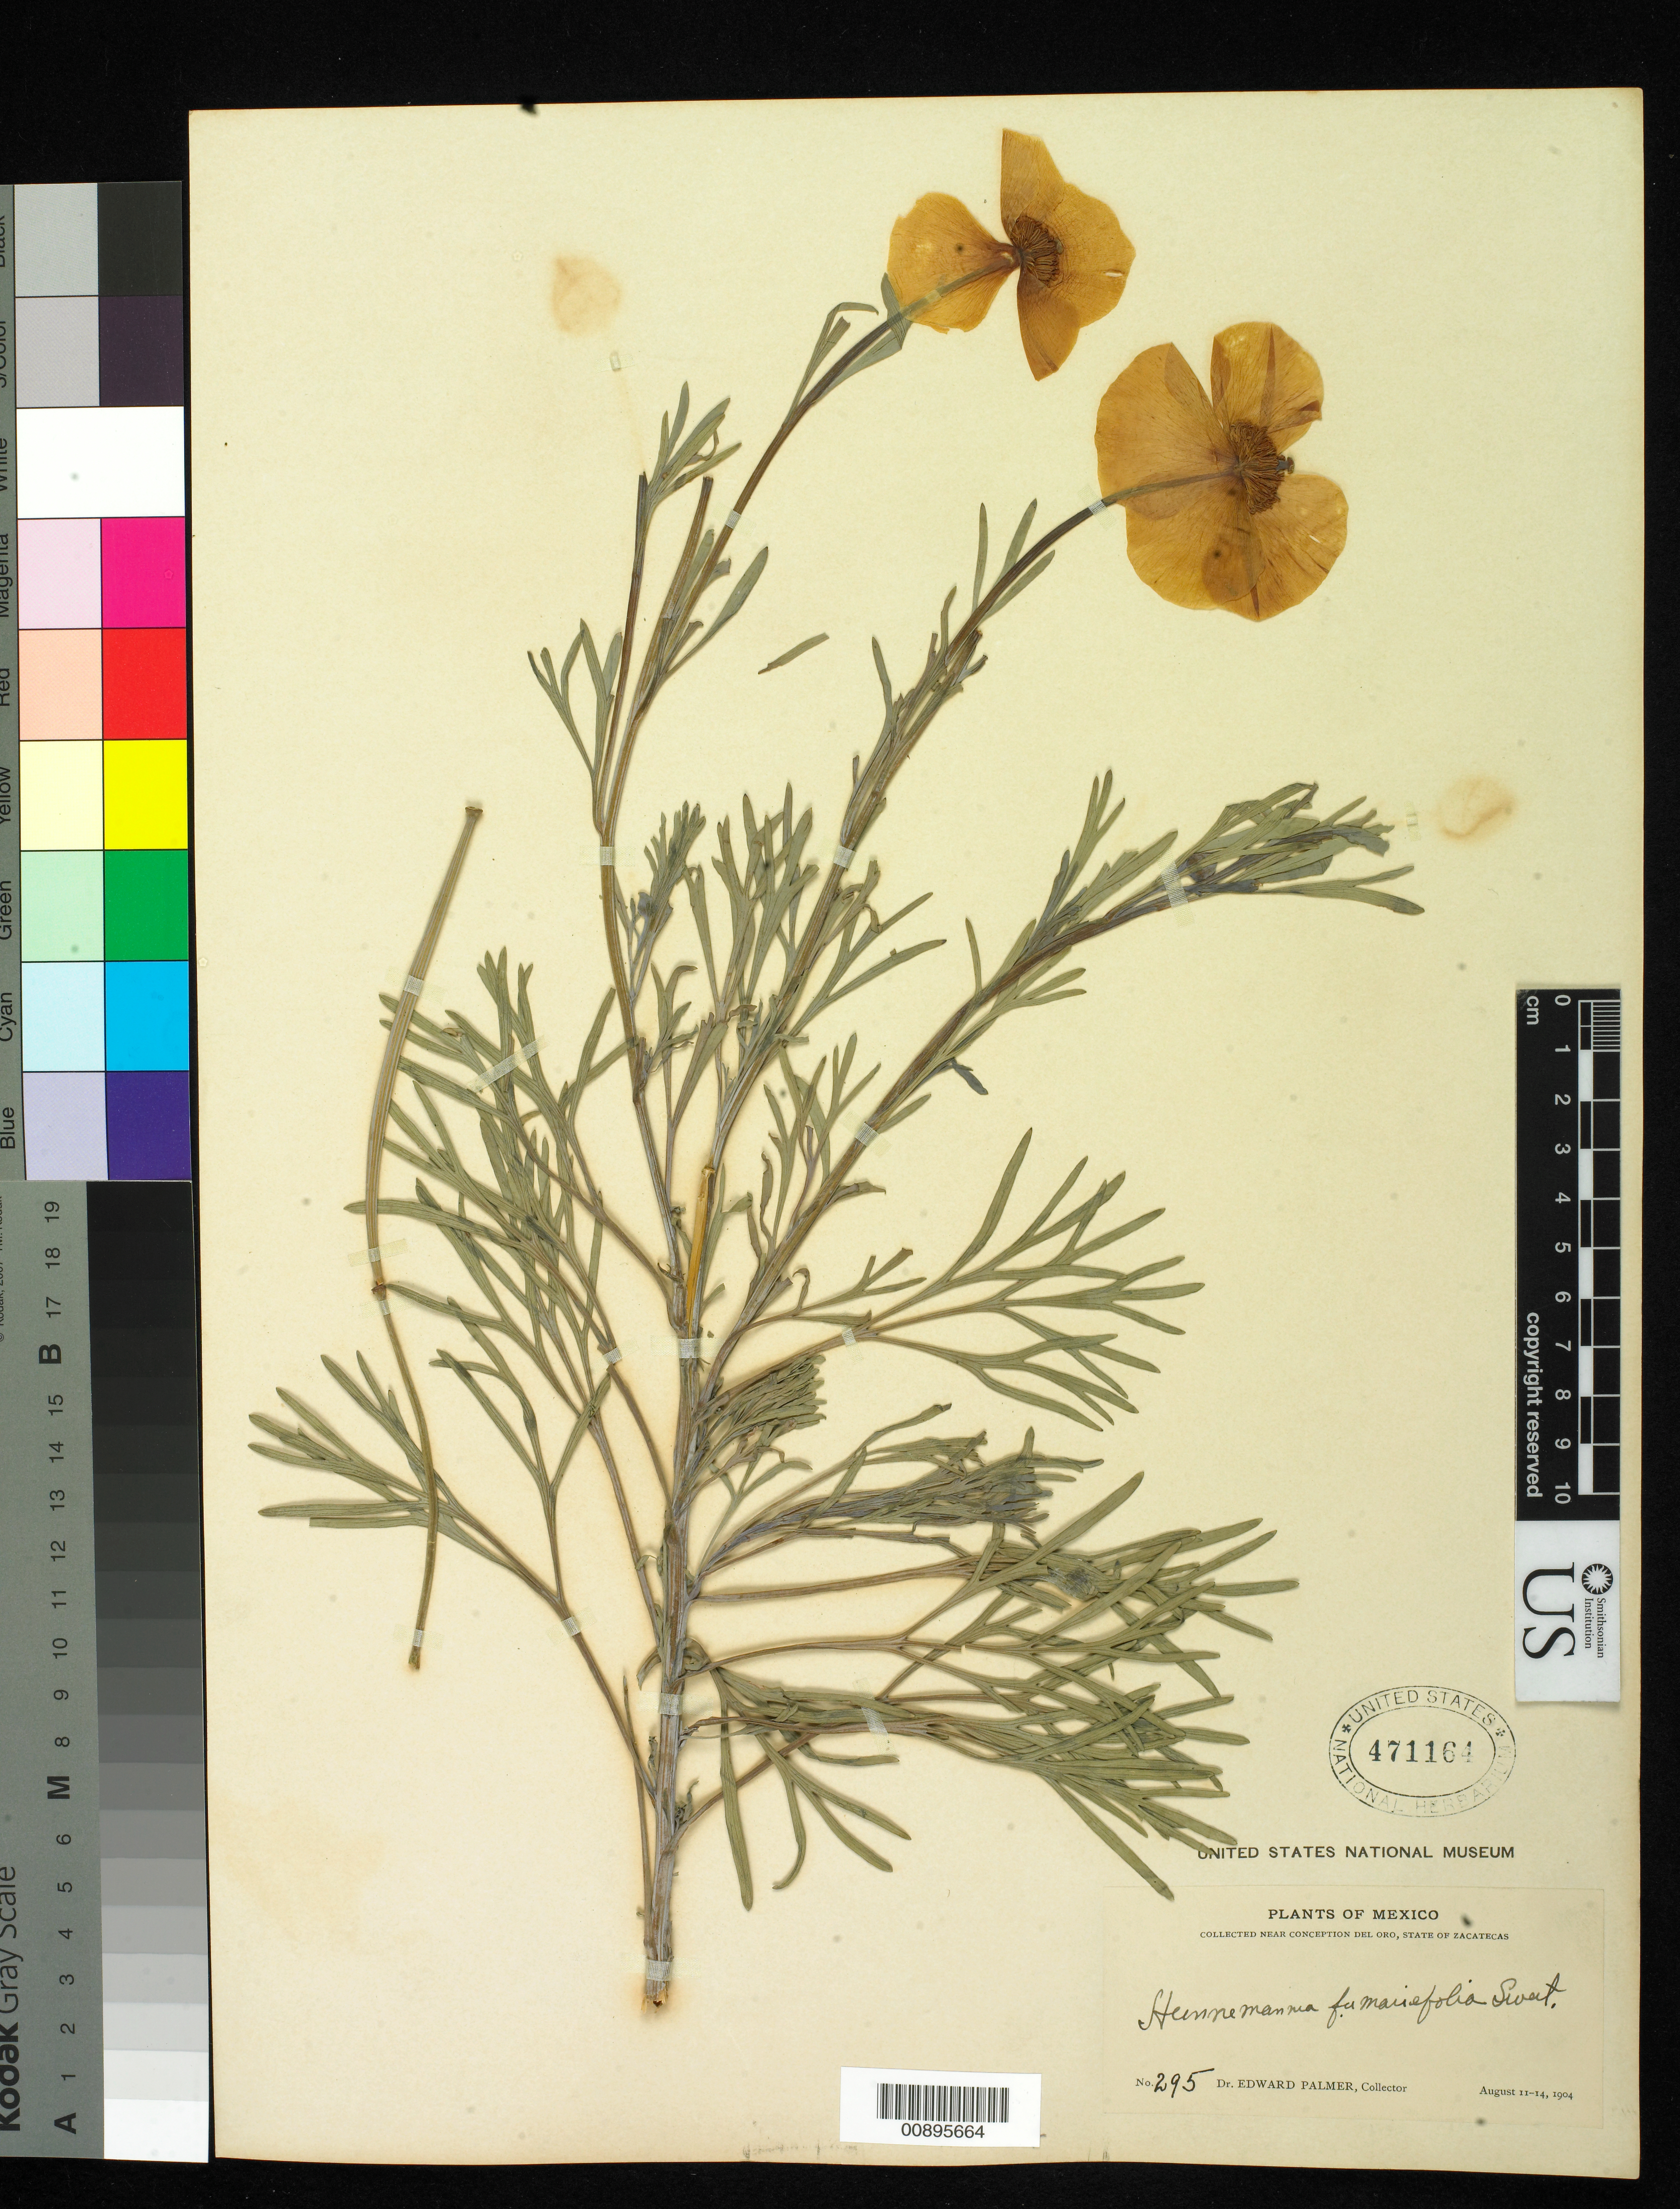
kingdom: Plantae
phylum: Tracheophyta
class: Magnoliopsida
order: Ranunculales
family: Papaveraceae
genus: Hunnemannia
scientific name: Hunnemannia fumariifolia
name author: Sweet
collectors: E. Palmer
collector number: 295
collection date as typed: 11 Aug 1904 to 14 Aug 1904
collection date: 1904-08-11/1904-08-14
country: Mexico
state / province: Zacatecas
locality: Near Concepción del Oro, Zacatecas.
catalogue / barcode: US 471164